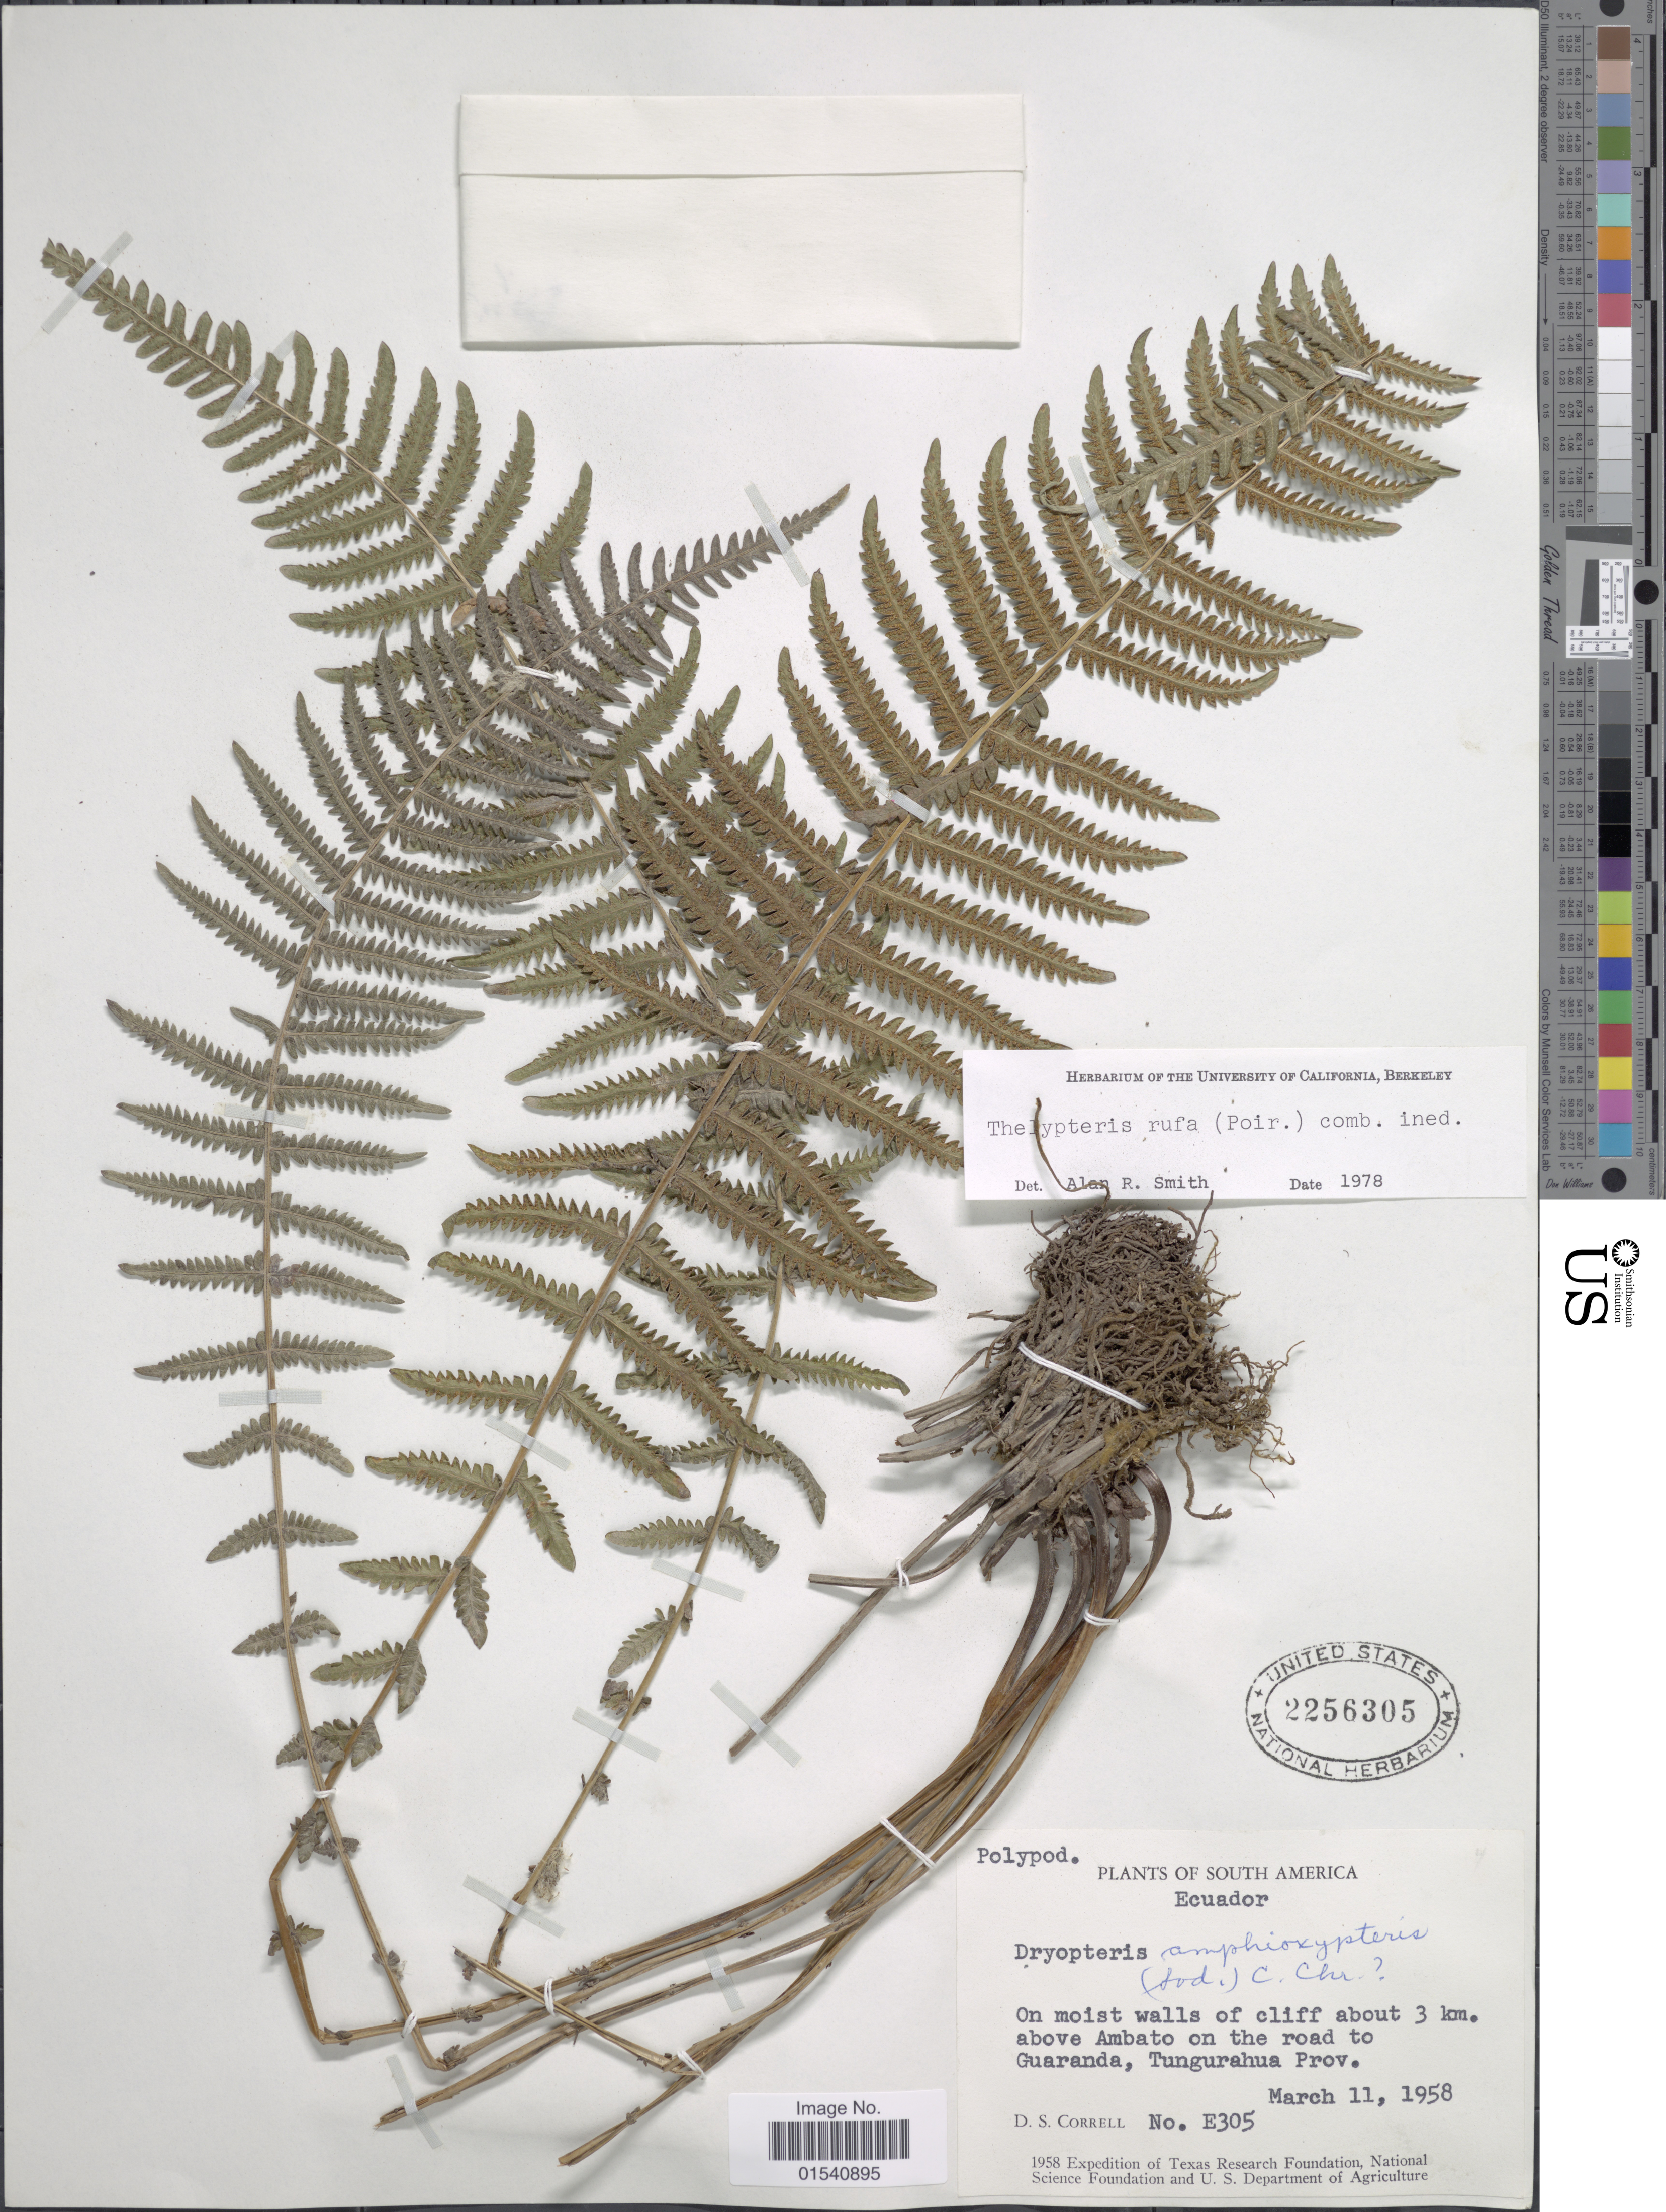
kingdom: Plantae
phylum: Tracheophyta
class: Polypodiopsida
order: Polypodiales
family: Thelypteridaceae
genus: Amauropelta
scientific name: Amauropelta rufa (Poir.) comb. nov., ined 2015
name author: (Poir.)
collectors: D. S. Correll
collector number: E305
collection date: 1958-03-11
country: Ecuador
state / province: Tungurahua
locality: On moist walls of cliff about 3 km. above Ambato on the road to Guaranda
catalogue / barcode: US 2256305